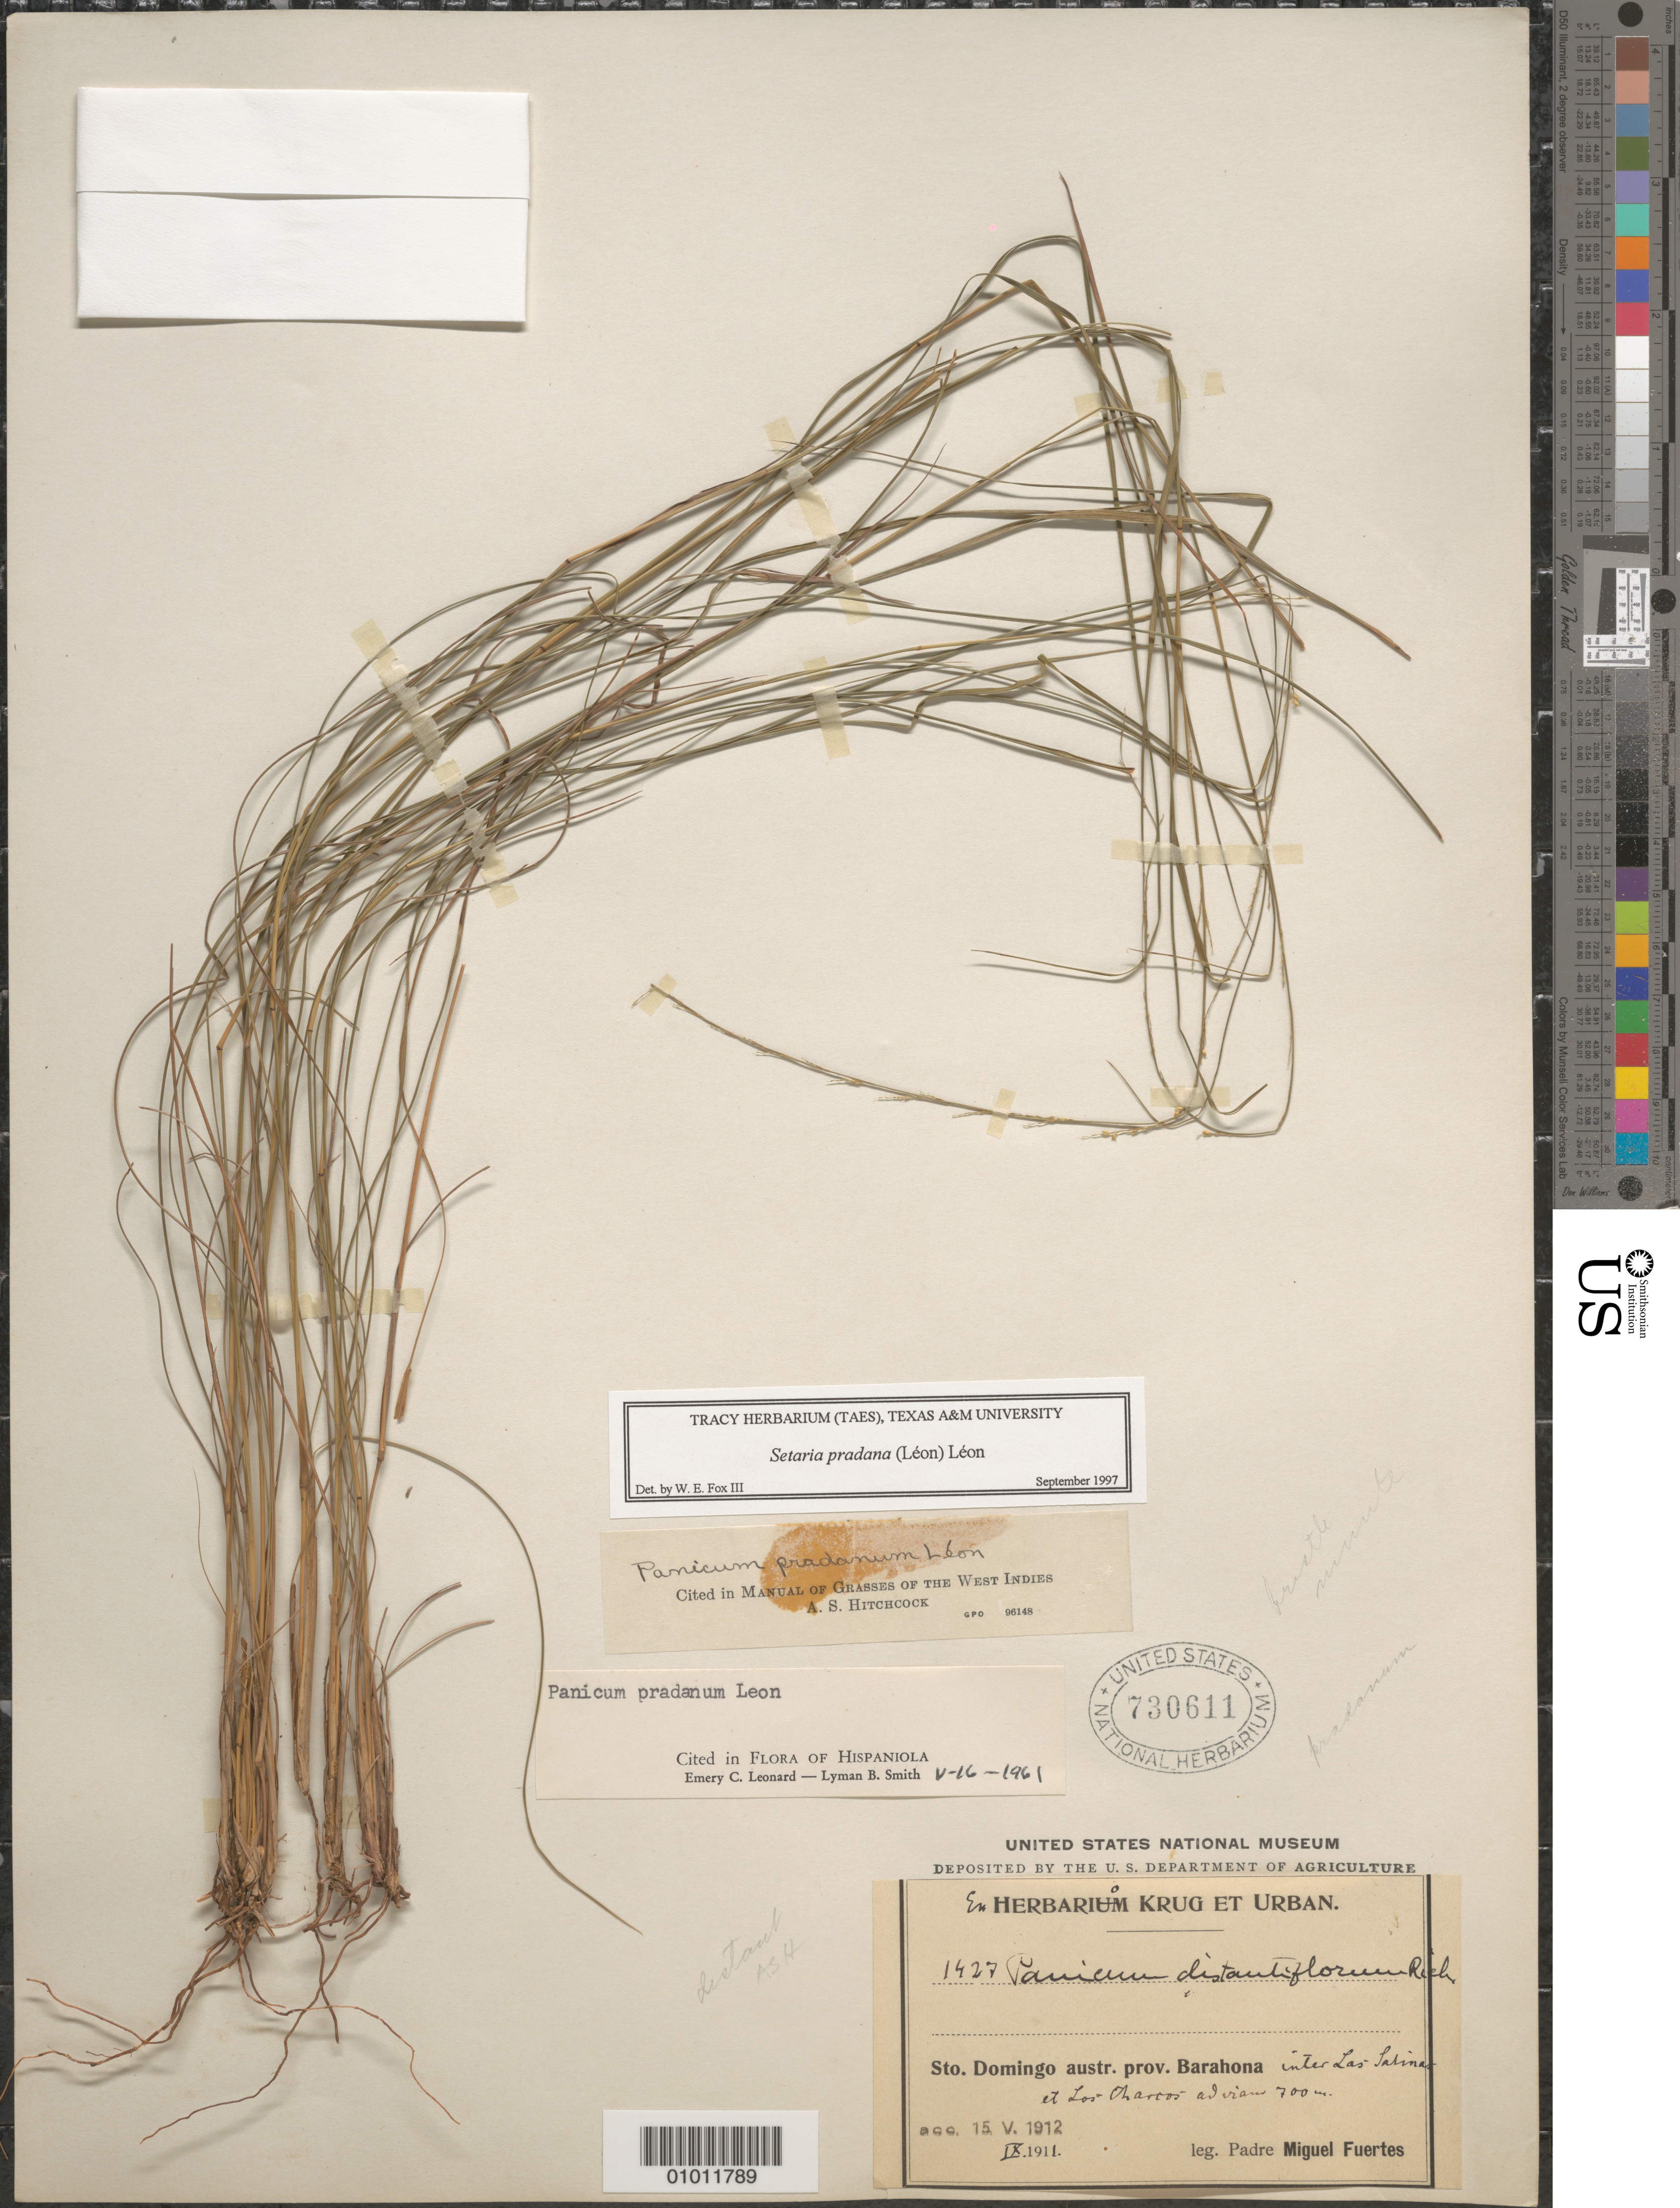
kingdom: Plantae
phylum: Tracheophyta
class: Liliopsida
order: Poales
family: Poaceae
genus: Panicum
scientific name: Panicum pradanum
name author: León ex Hitchc.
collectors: M. D. Fuertes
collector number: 1427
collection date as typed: Sep 1911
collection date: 1911-09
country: Dominican Republic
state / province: Distrito Nacional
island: Hispaniola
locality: Prov. Barahona, inter Las Salinas et Los Obarros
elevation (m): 700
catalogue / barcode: US 730611